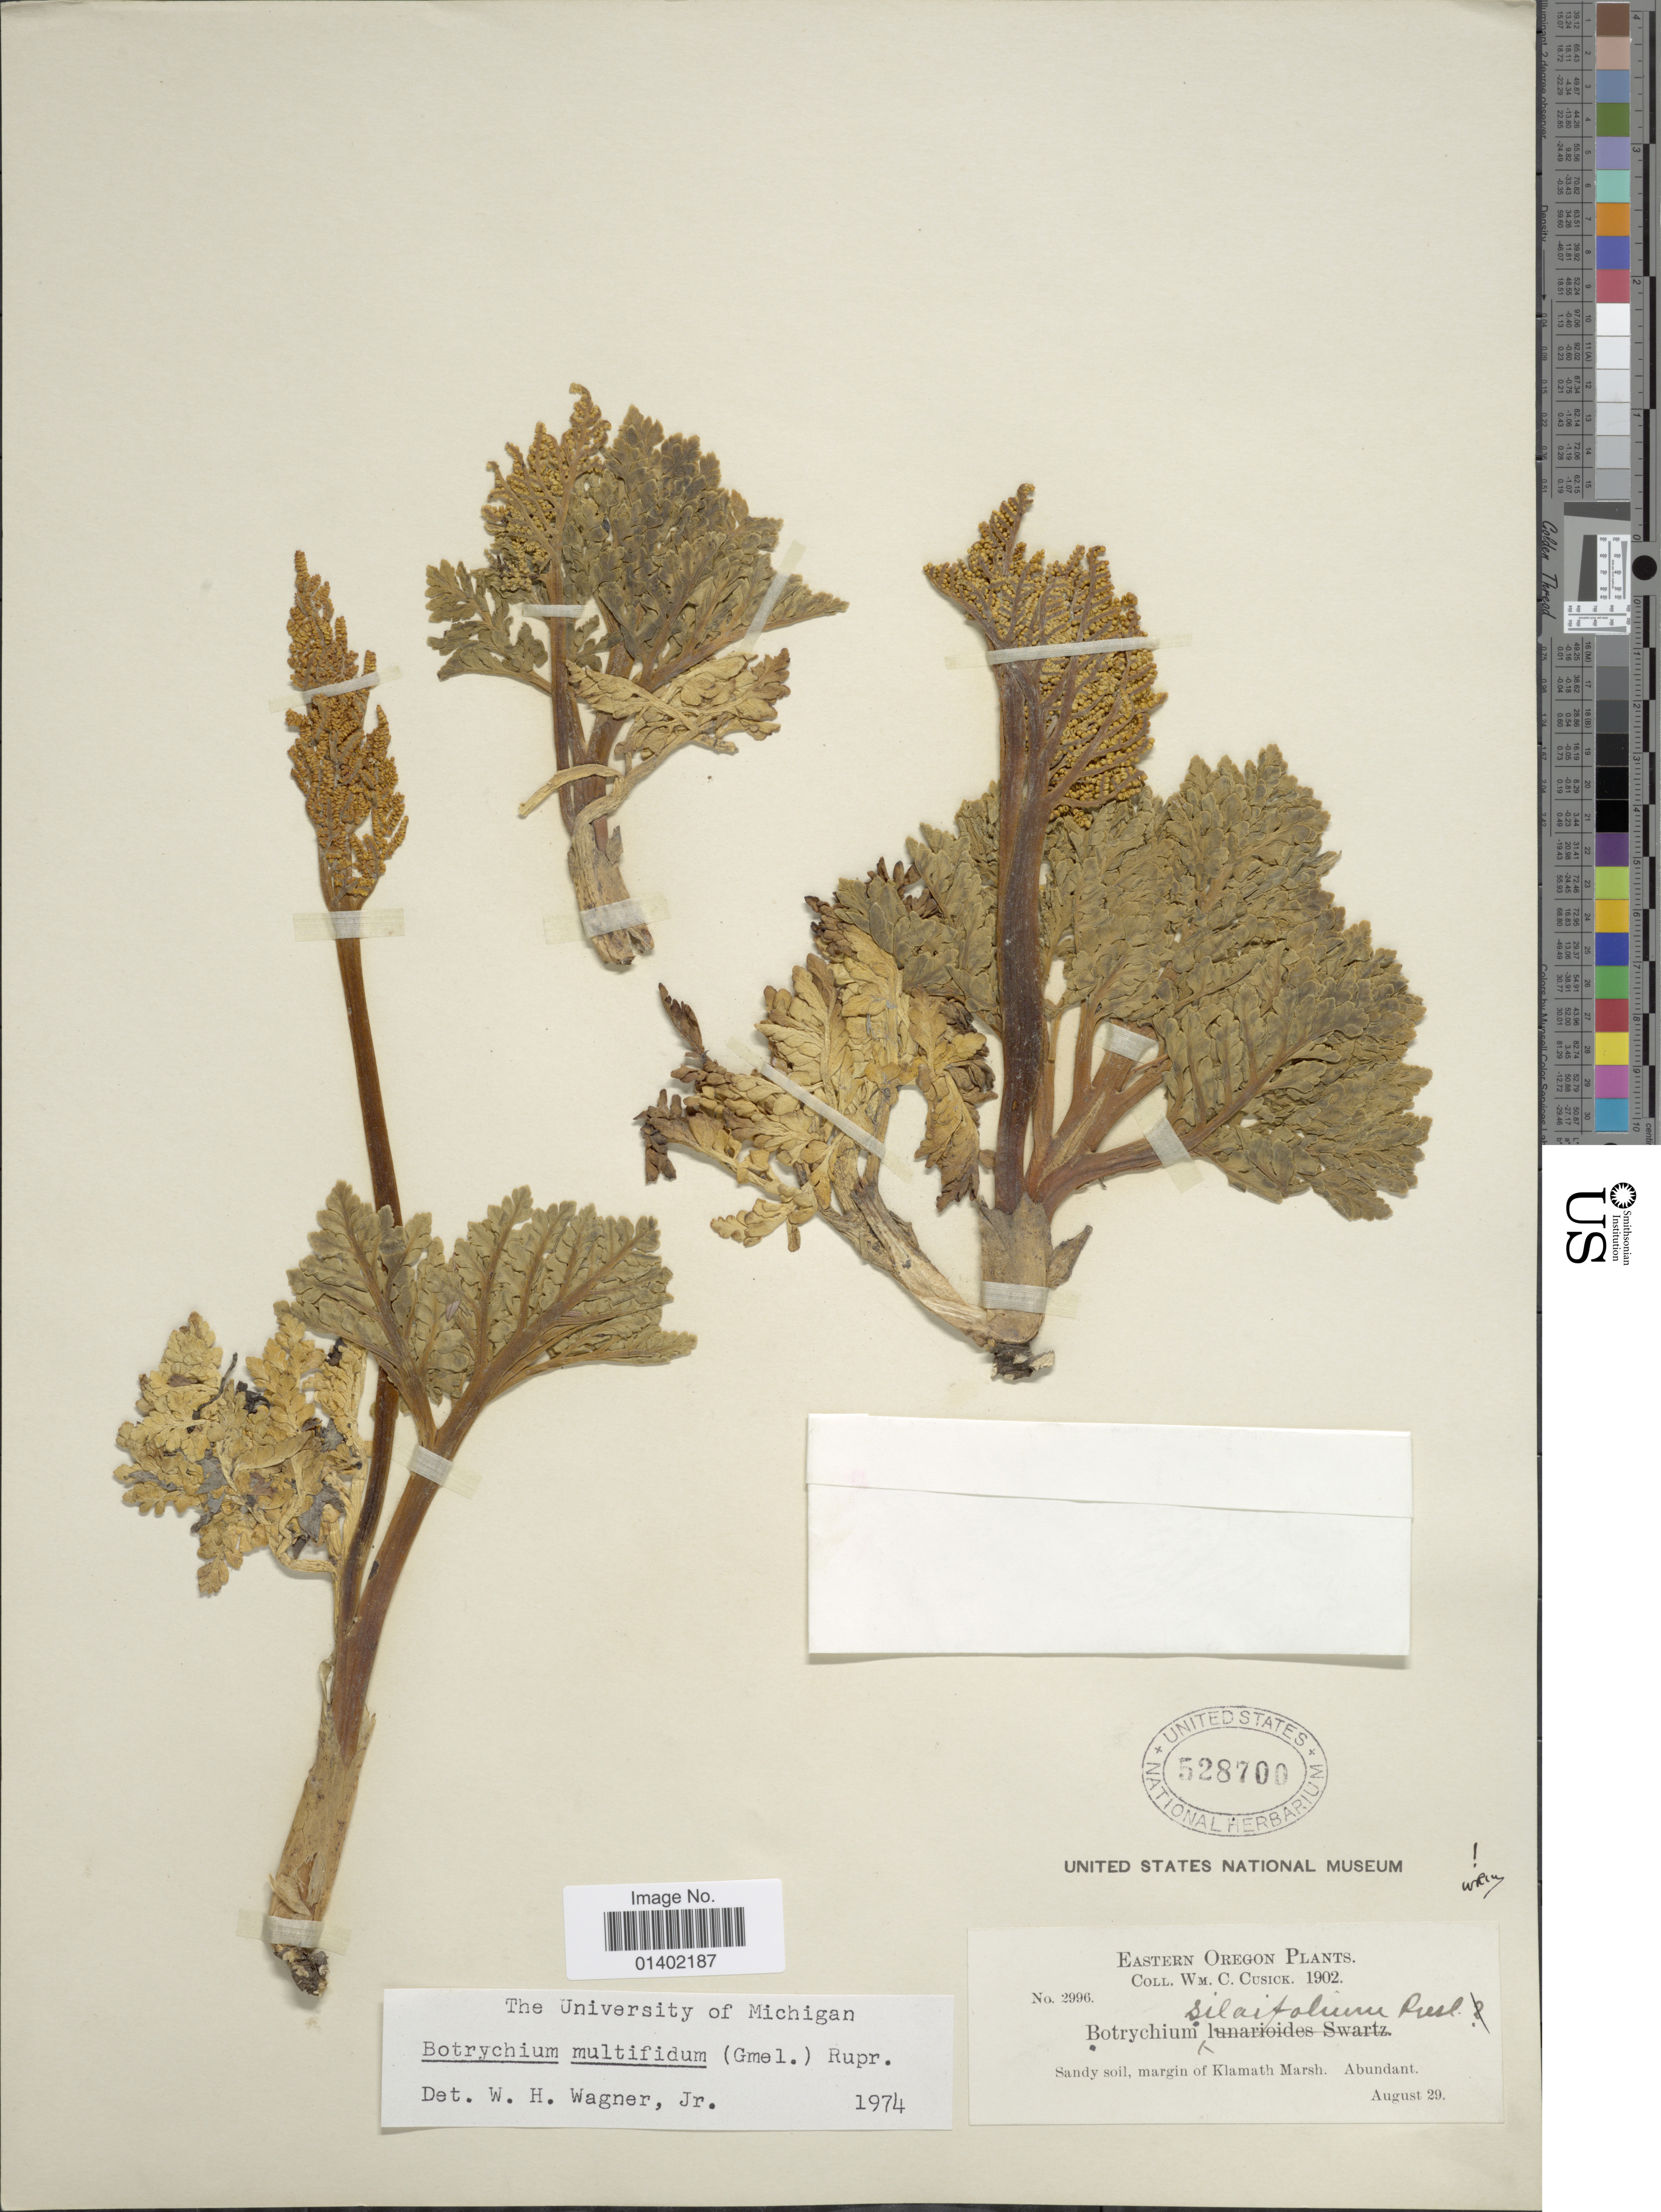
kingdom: Plantae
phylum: Tracheophyta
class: Polypodiopsida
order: Ophioglossales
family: Ophioglossaceae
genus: Botrychium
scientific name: Botrychium multifidum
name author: (J.F. Gmel.) Rupr.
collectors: W. C. Cusick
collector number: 2996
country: United States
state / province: Oregon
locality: Eastern Oregon Plants, margin of Klamath Marsh.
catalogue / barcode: US 528700